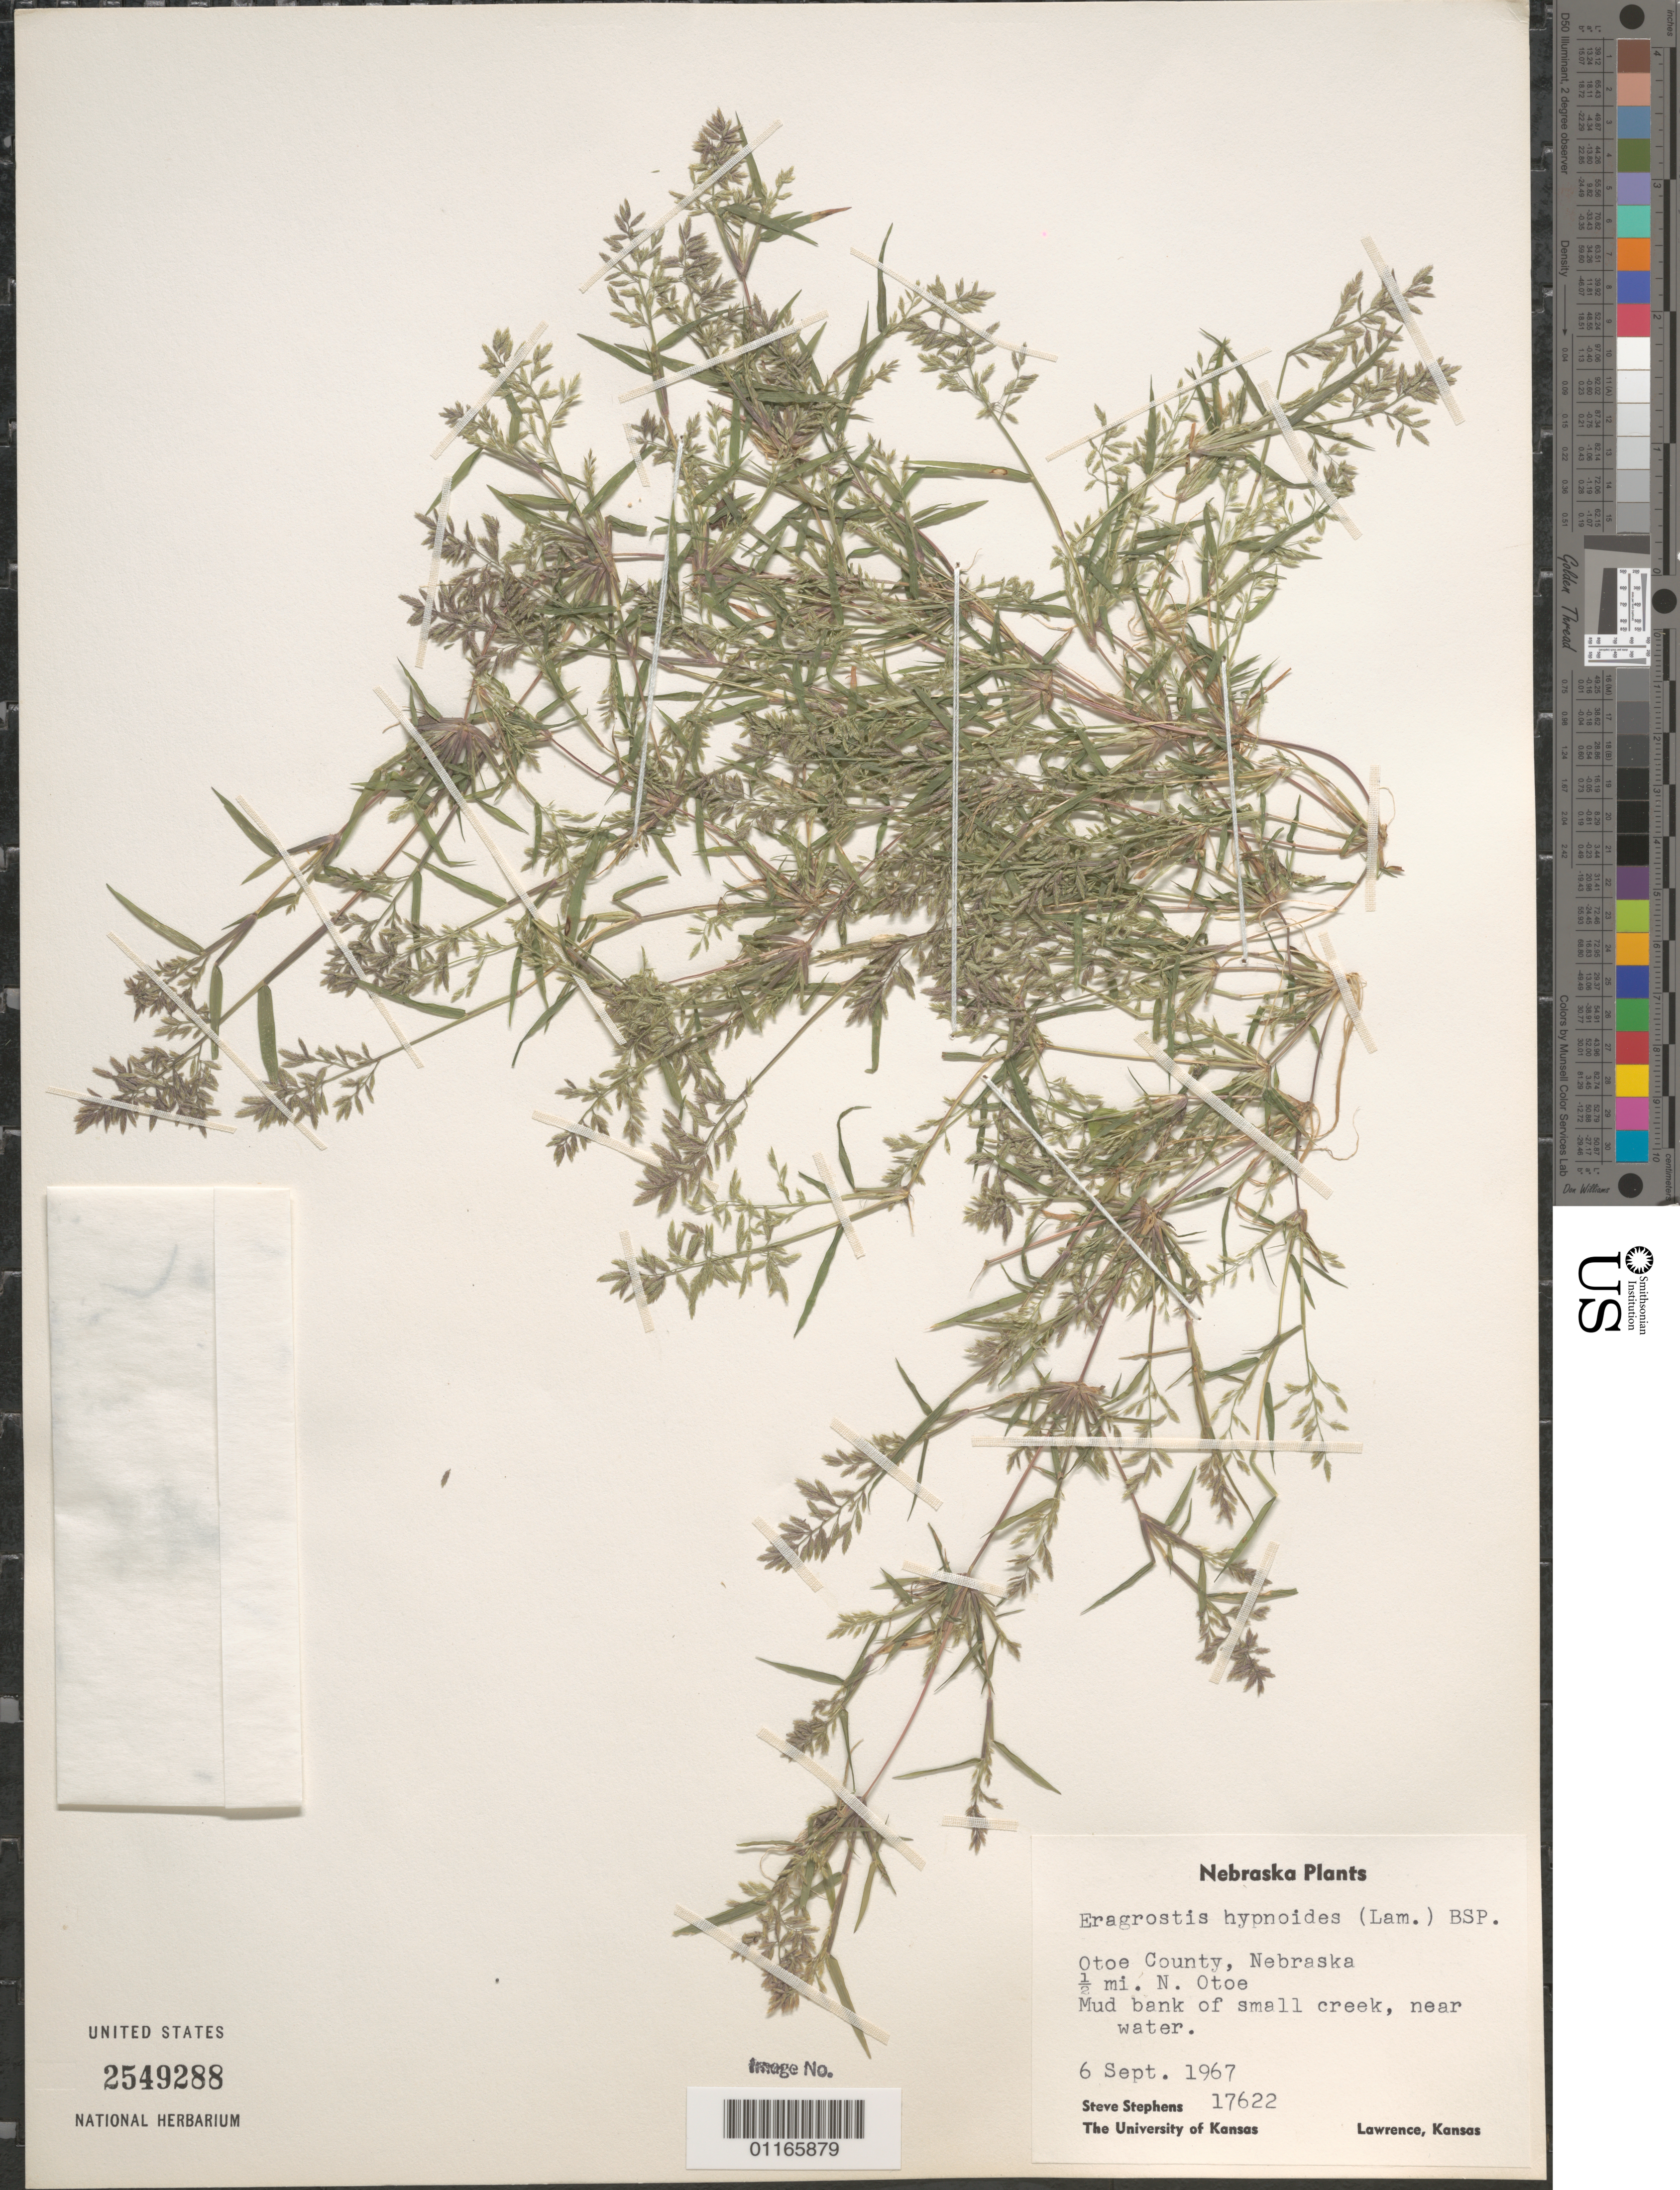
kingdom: Plantae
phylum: Tracheophyta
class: Liliopsida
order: Poales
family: Poaceae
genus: Eragrostis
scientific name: Eragrostis hypnoides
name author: (Lam.) Britton, Stearns & Poggenb.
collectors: S. Stephens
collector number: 17622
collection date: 1967-09-06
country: United States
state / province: Nebraska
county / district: Otoe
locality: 0.5 mi. N. Otoe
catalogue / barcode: US 2549288